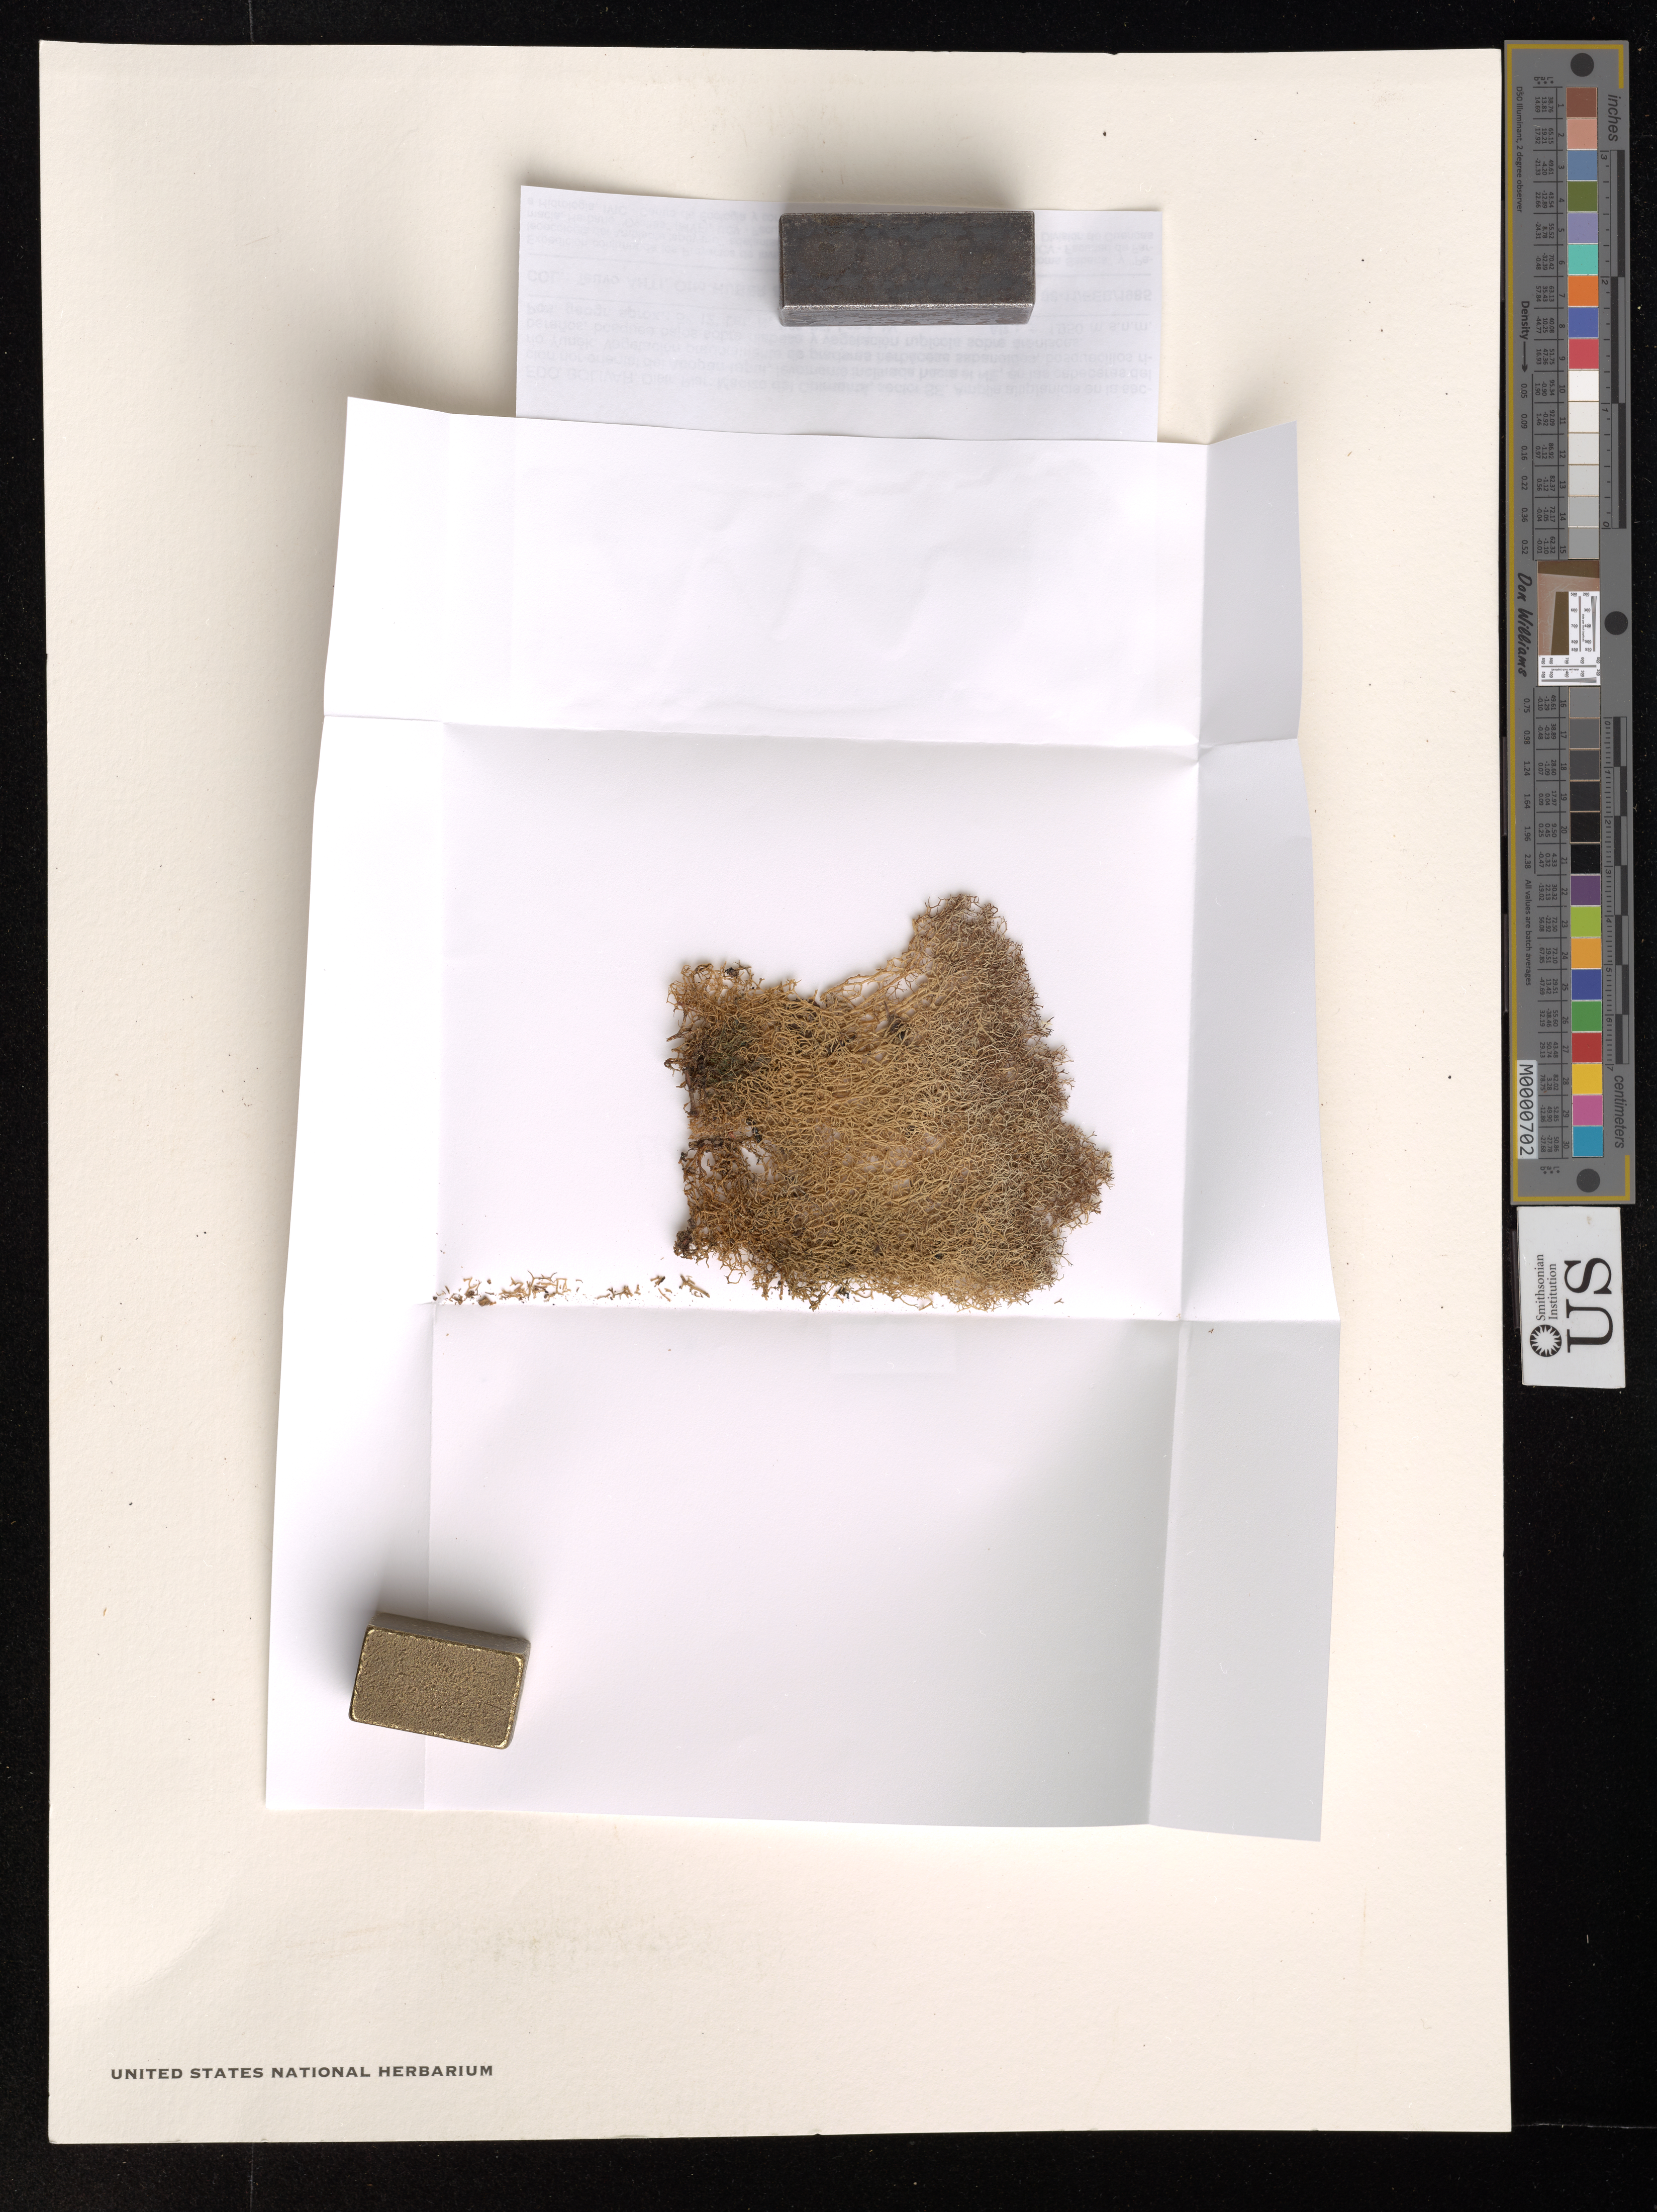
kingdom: Fungi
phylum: Ascomycota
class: Lecanoromycetes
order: Lecanorales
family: Cladoniaceae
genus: Cladonia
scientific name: Cladonia signata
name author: (Eschw.) Vain.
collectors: T. T. Ahti, O. Huber & J. J. Pipoly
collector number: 45154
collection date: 1985-02-08/1985-02-11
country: Venezuela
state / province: Bolivar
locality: Distr. Piar: Macizo del Chimantá, sector SE. Amplia altiplanicie en la sección nor-oriental del Acopán-tepui, levemente inclinada hacia el NE, en las cabeceras del río Yunék.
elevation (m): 1950